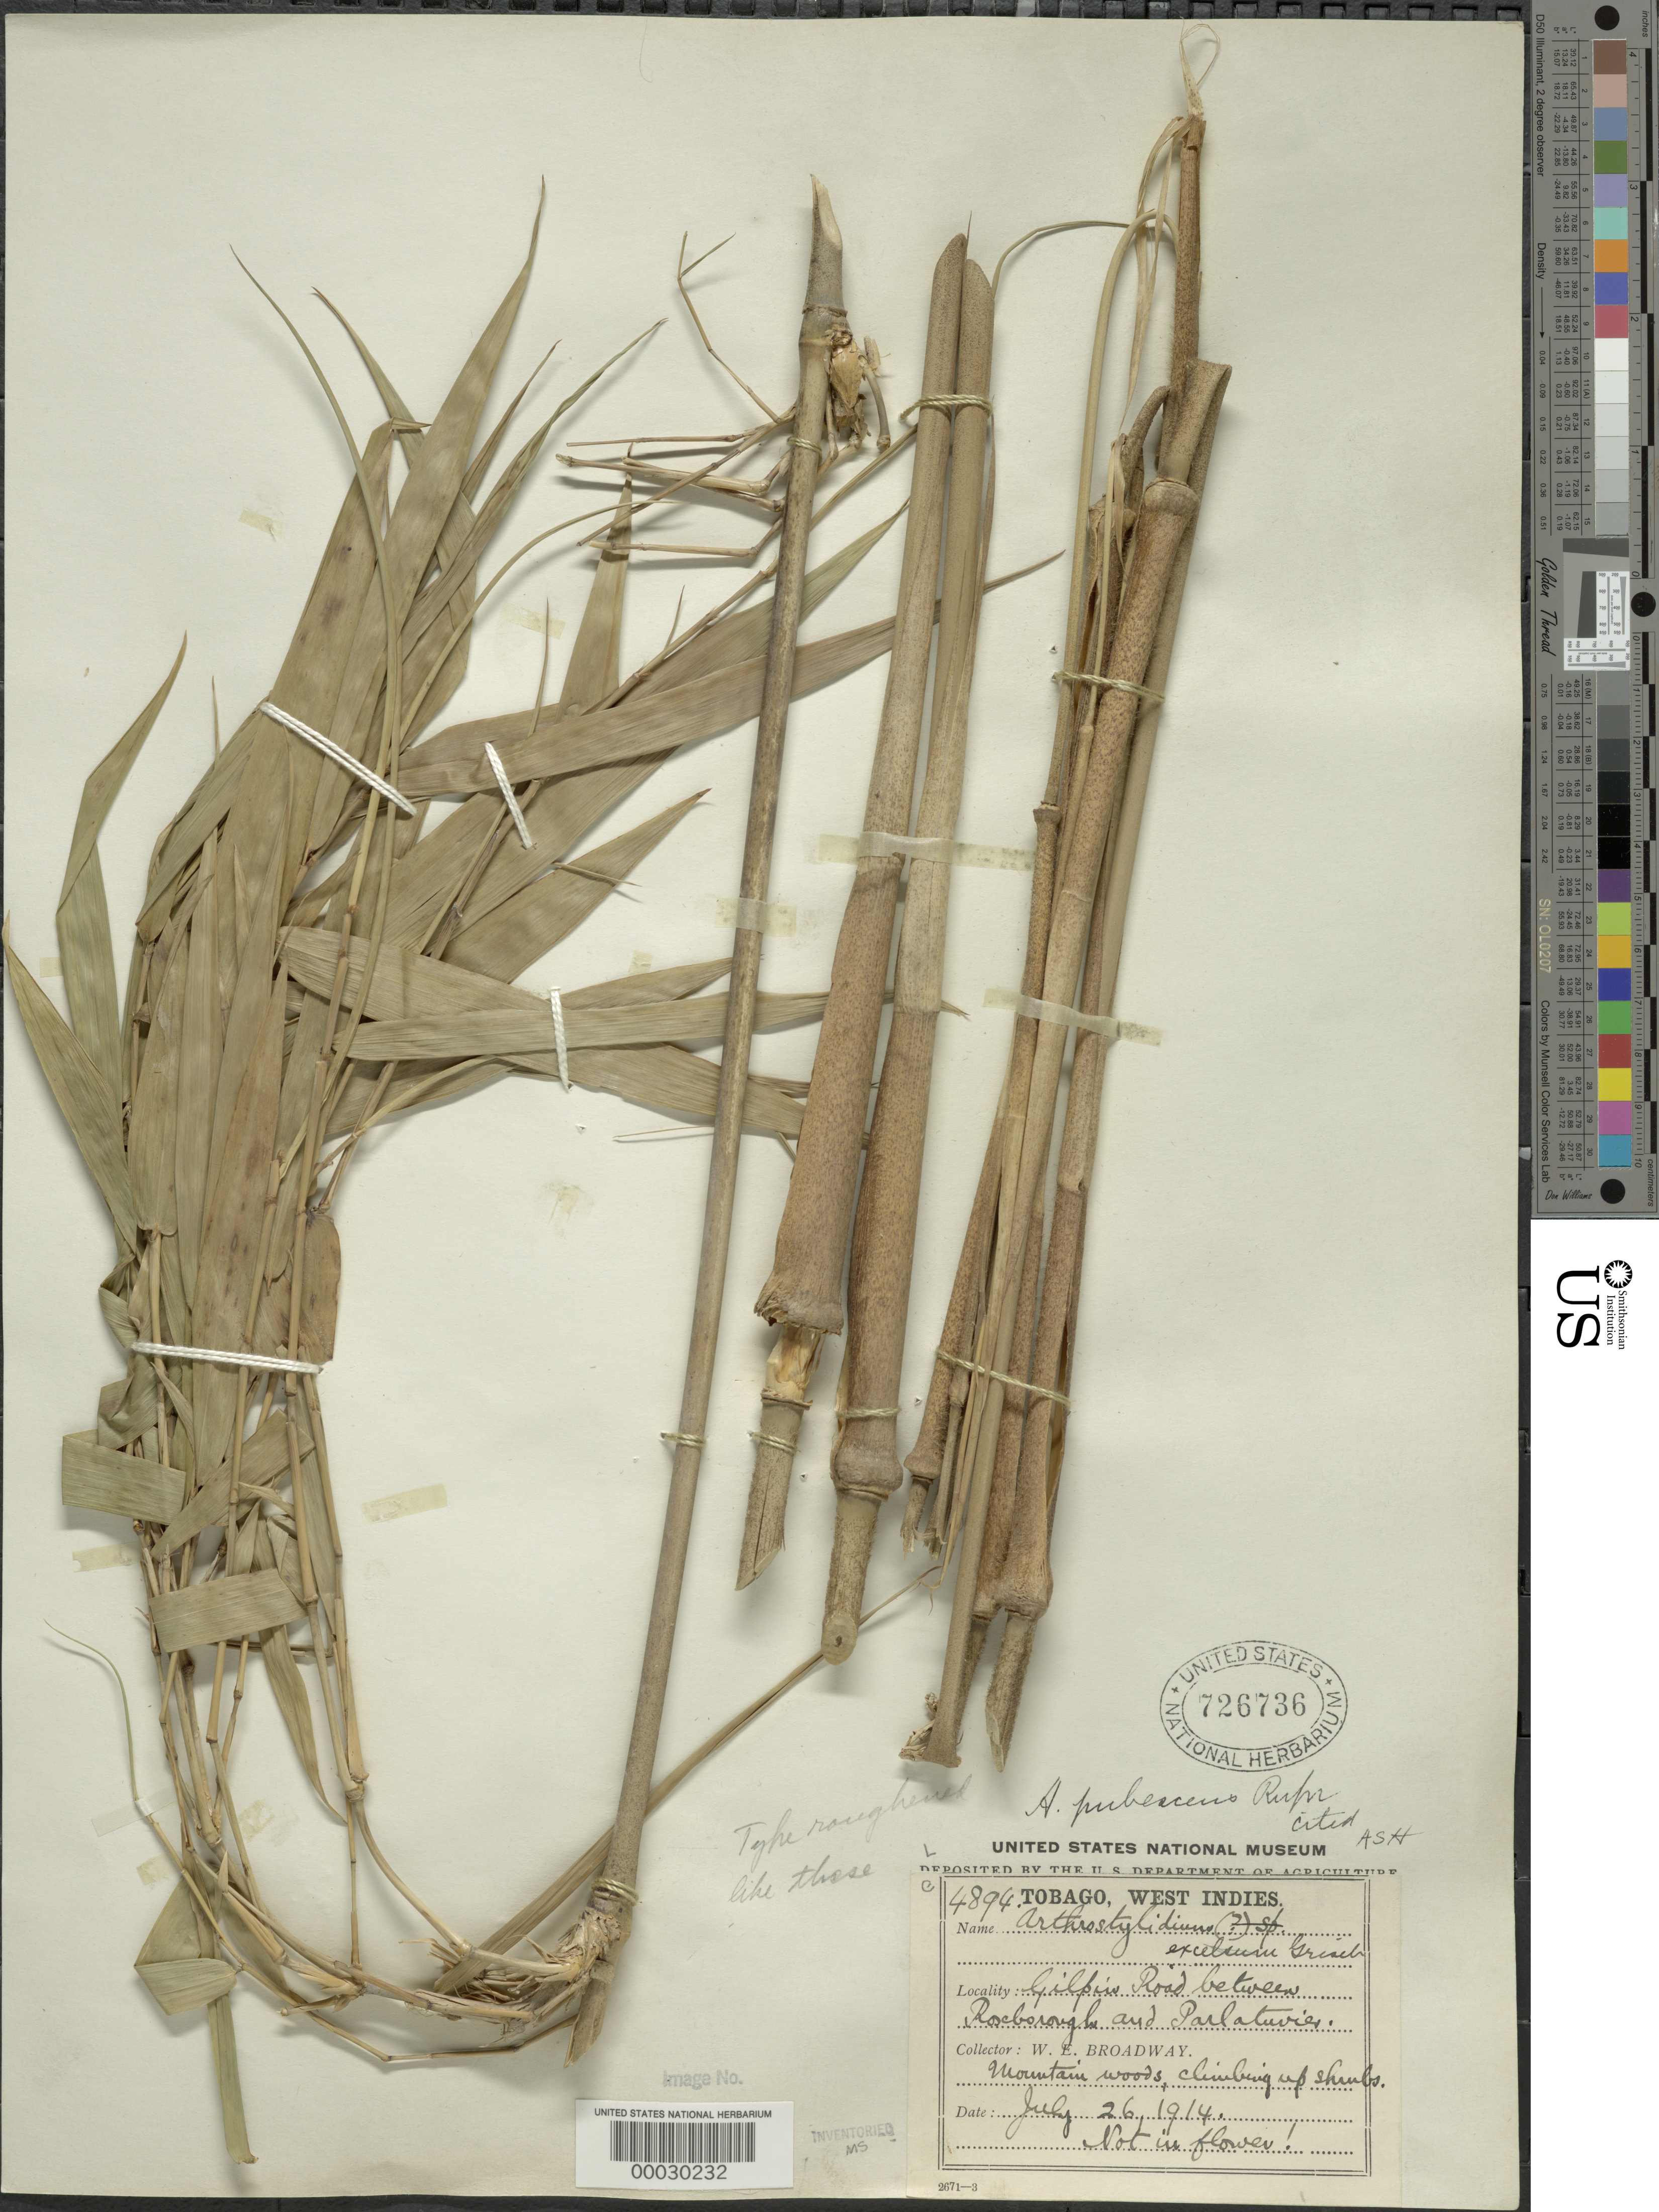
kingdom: Plantae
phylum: Tracheophyta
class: Liliopsida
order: Poales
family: Poaceae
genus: Arthrostylidium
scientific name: Arthrostylidium pubescens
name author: Rupr.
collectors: W. E. Broadway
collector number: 4894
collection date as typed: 26 Jul 1914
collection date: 1914-07-26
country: Trinidad and Tobago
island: Tobago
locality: Roscborough, parlatuvies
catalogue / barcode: US 726736